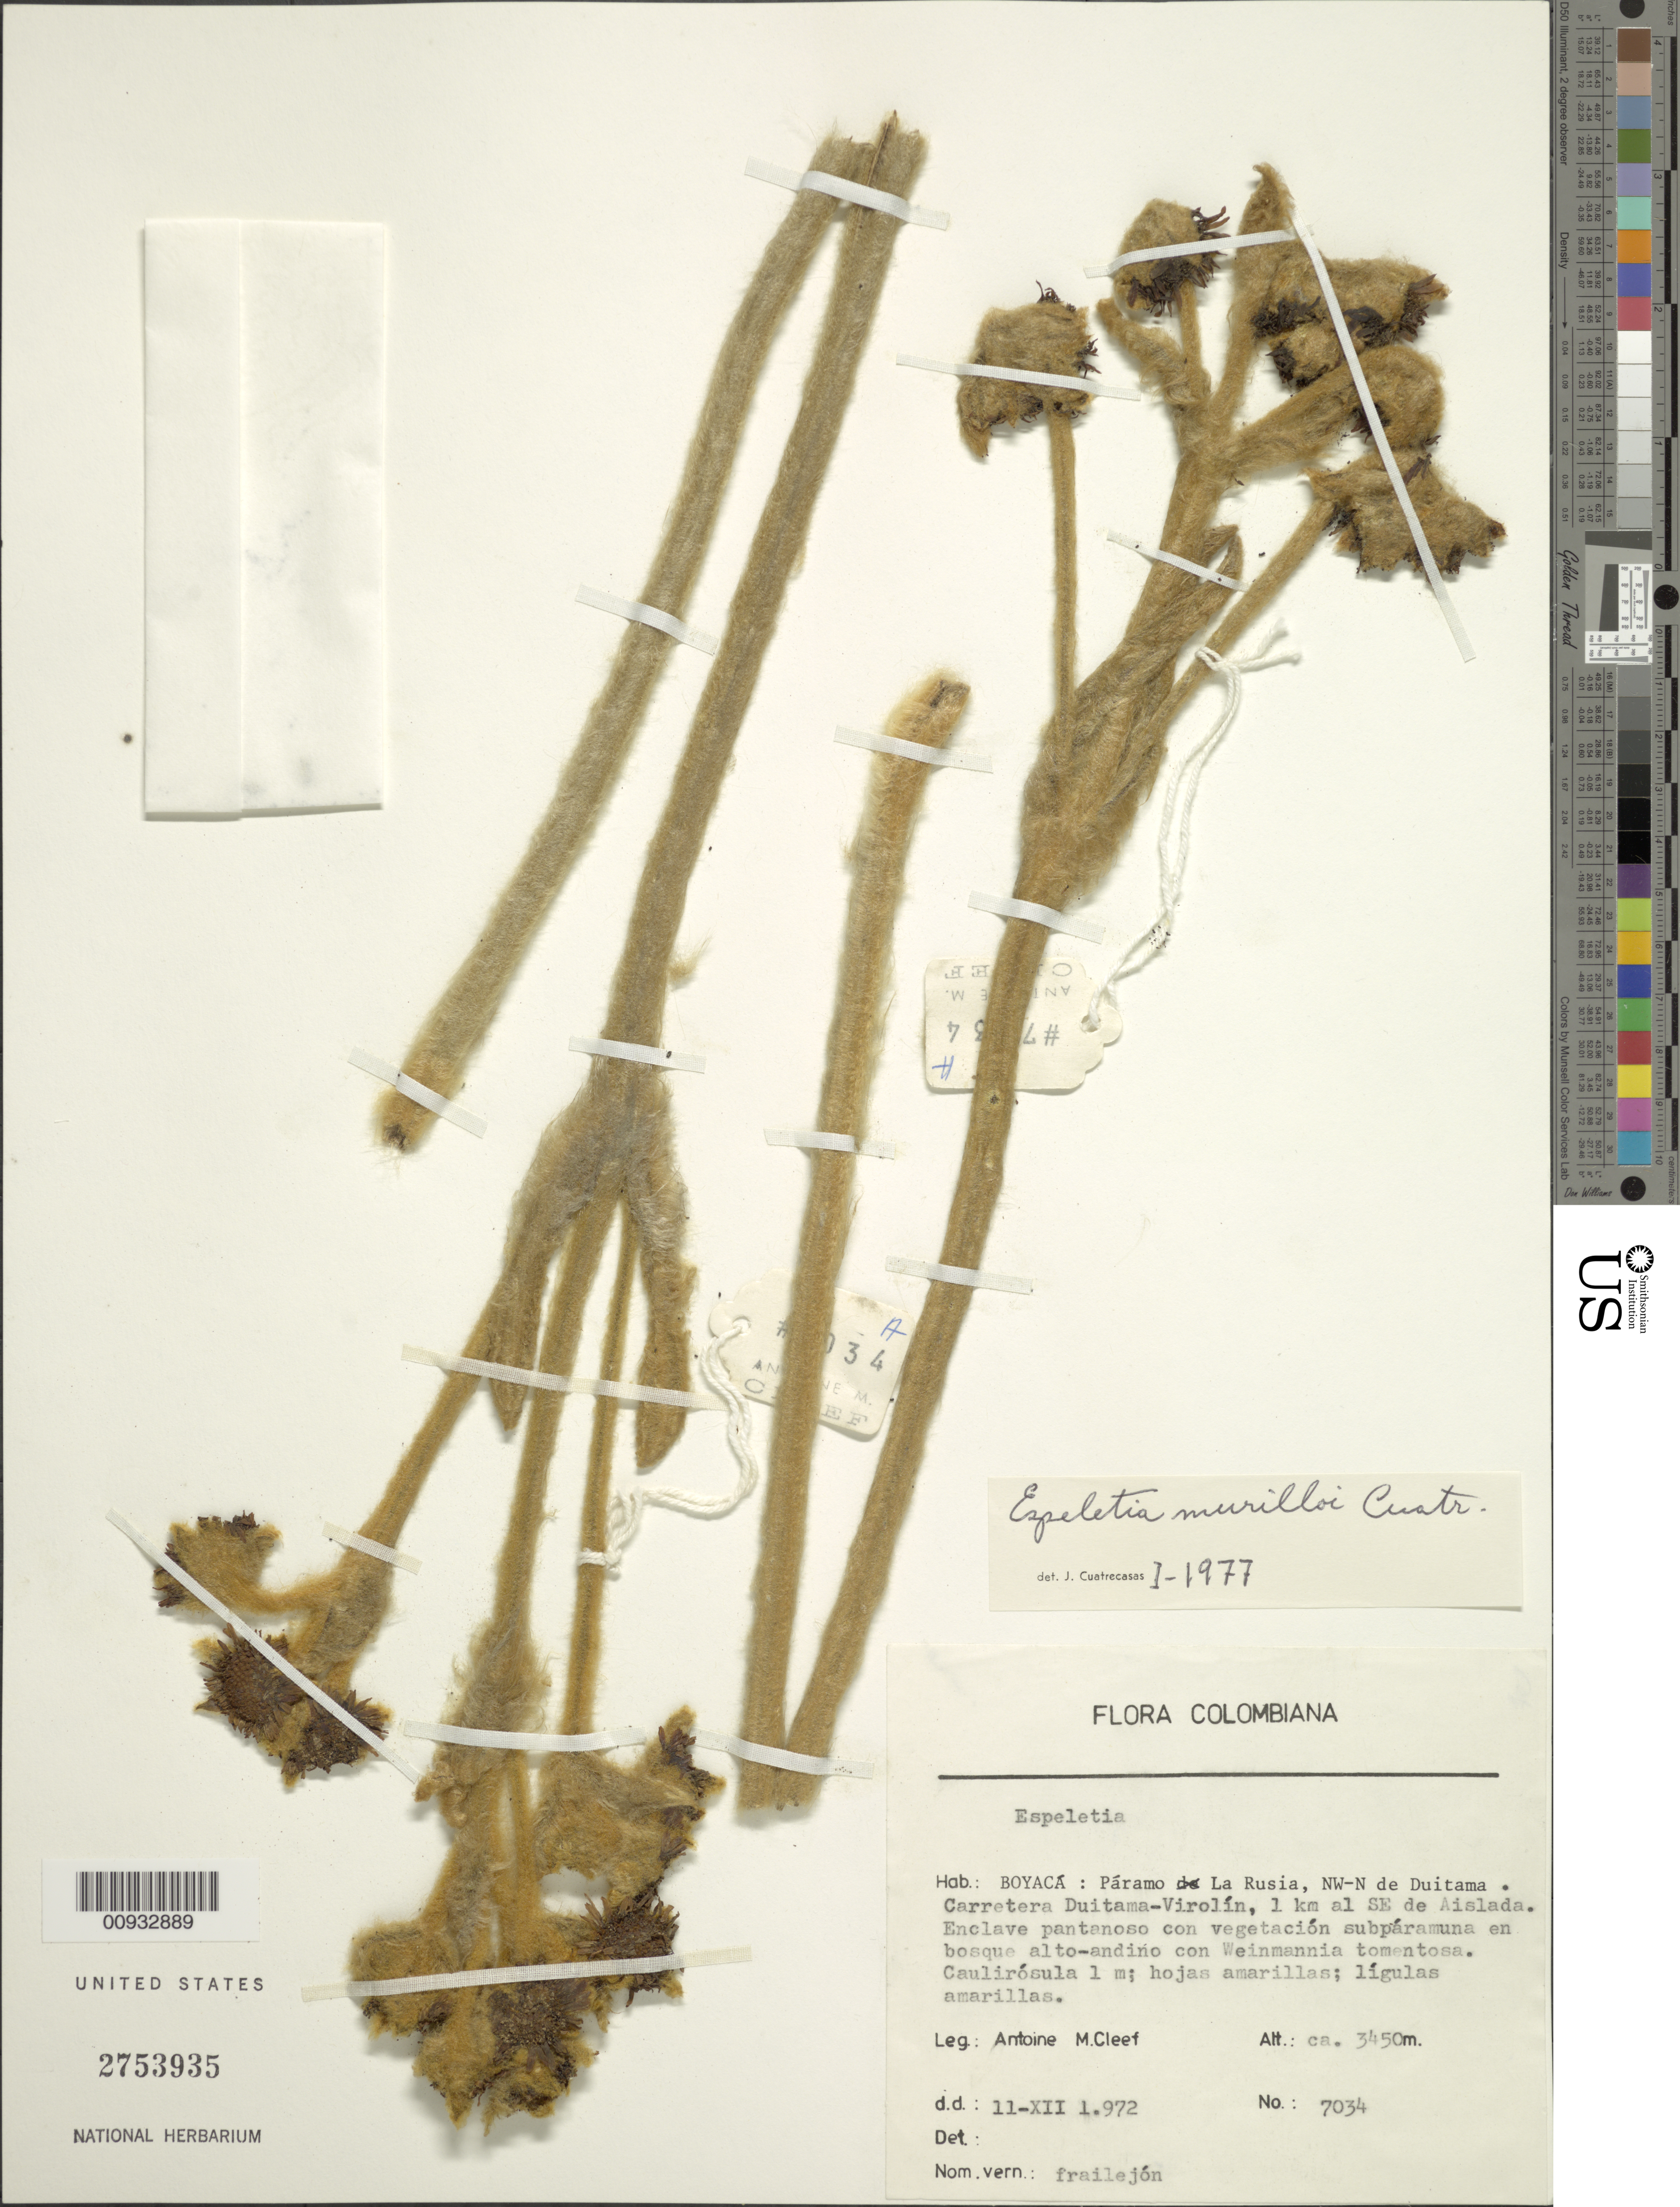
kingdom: Plantae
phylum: Tracheophyta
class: Magnoliopsida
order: Asterales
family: Asteraceae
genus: Espeletia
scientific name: Espeletia murilloi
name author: Cuatrec.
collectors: A. M. Cleef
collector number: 7034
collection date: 1972-12-11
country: Colombia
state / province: Boyacá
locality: Paramo La Rusia, NW-N de Duitama, Carretera Duitama-Virolin, 1 km al SE de Aislada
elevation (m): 3450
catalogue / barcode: US 2753935